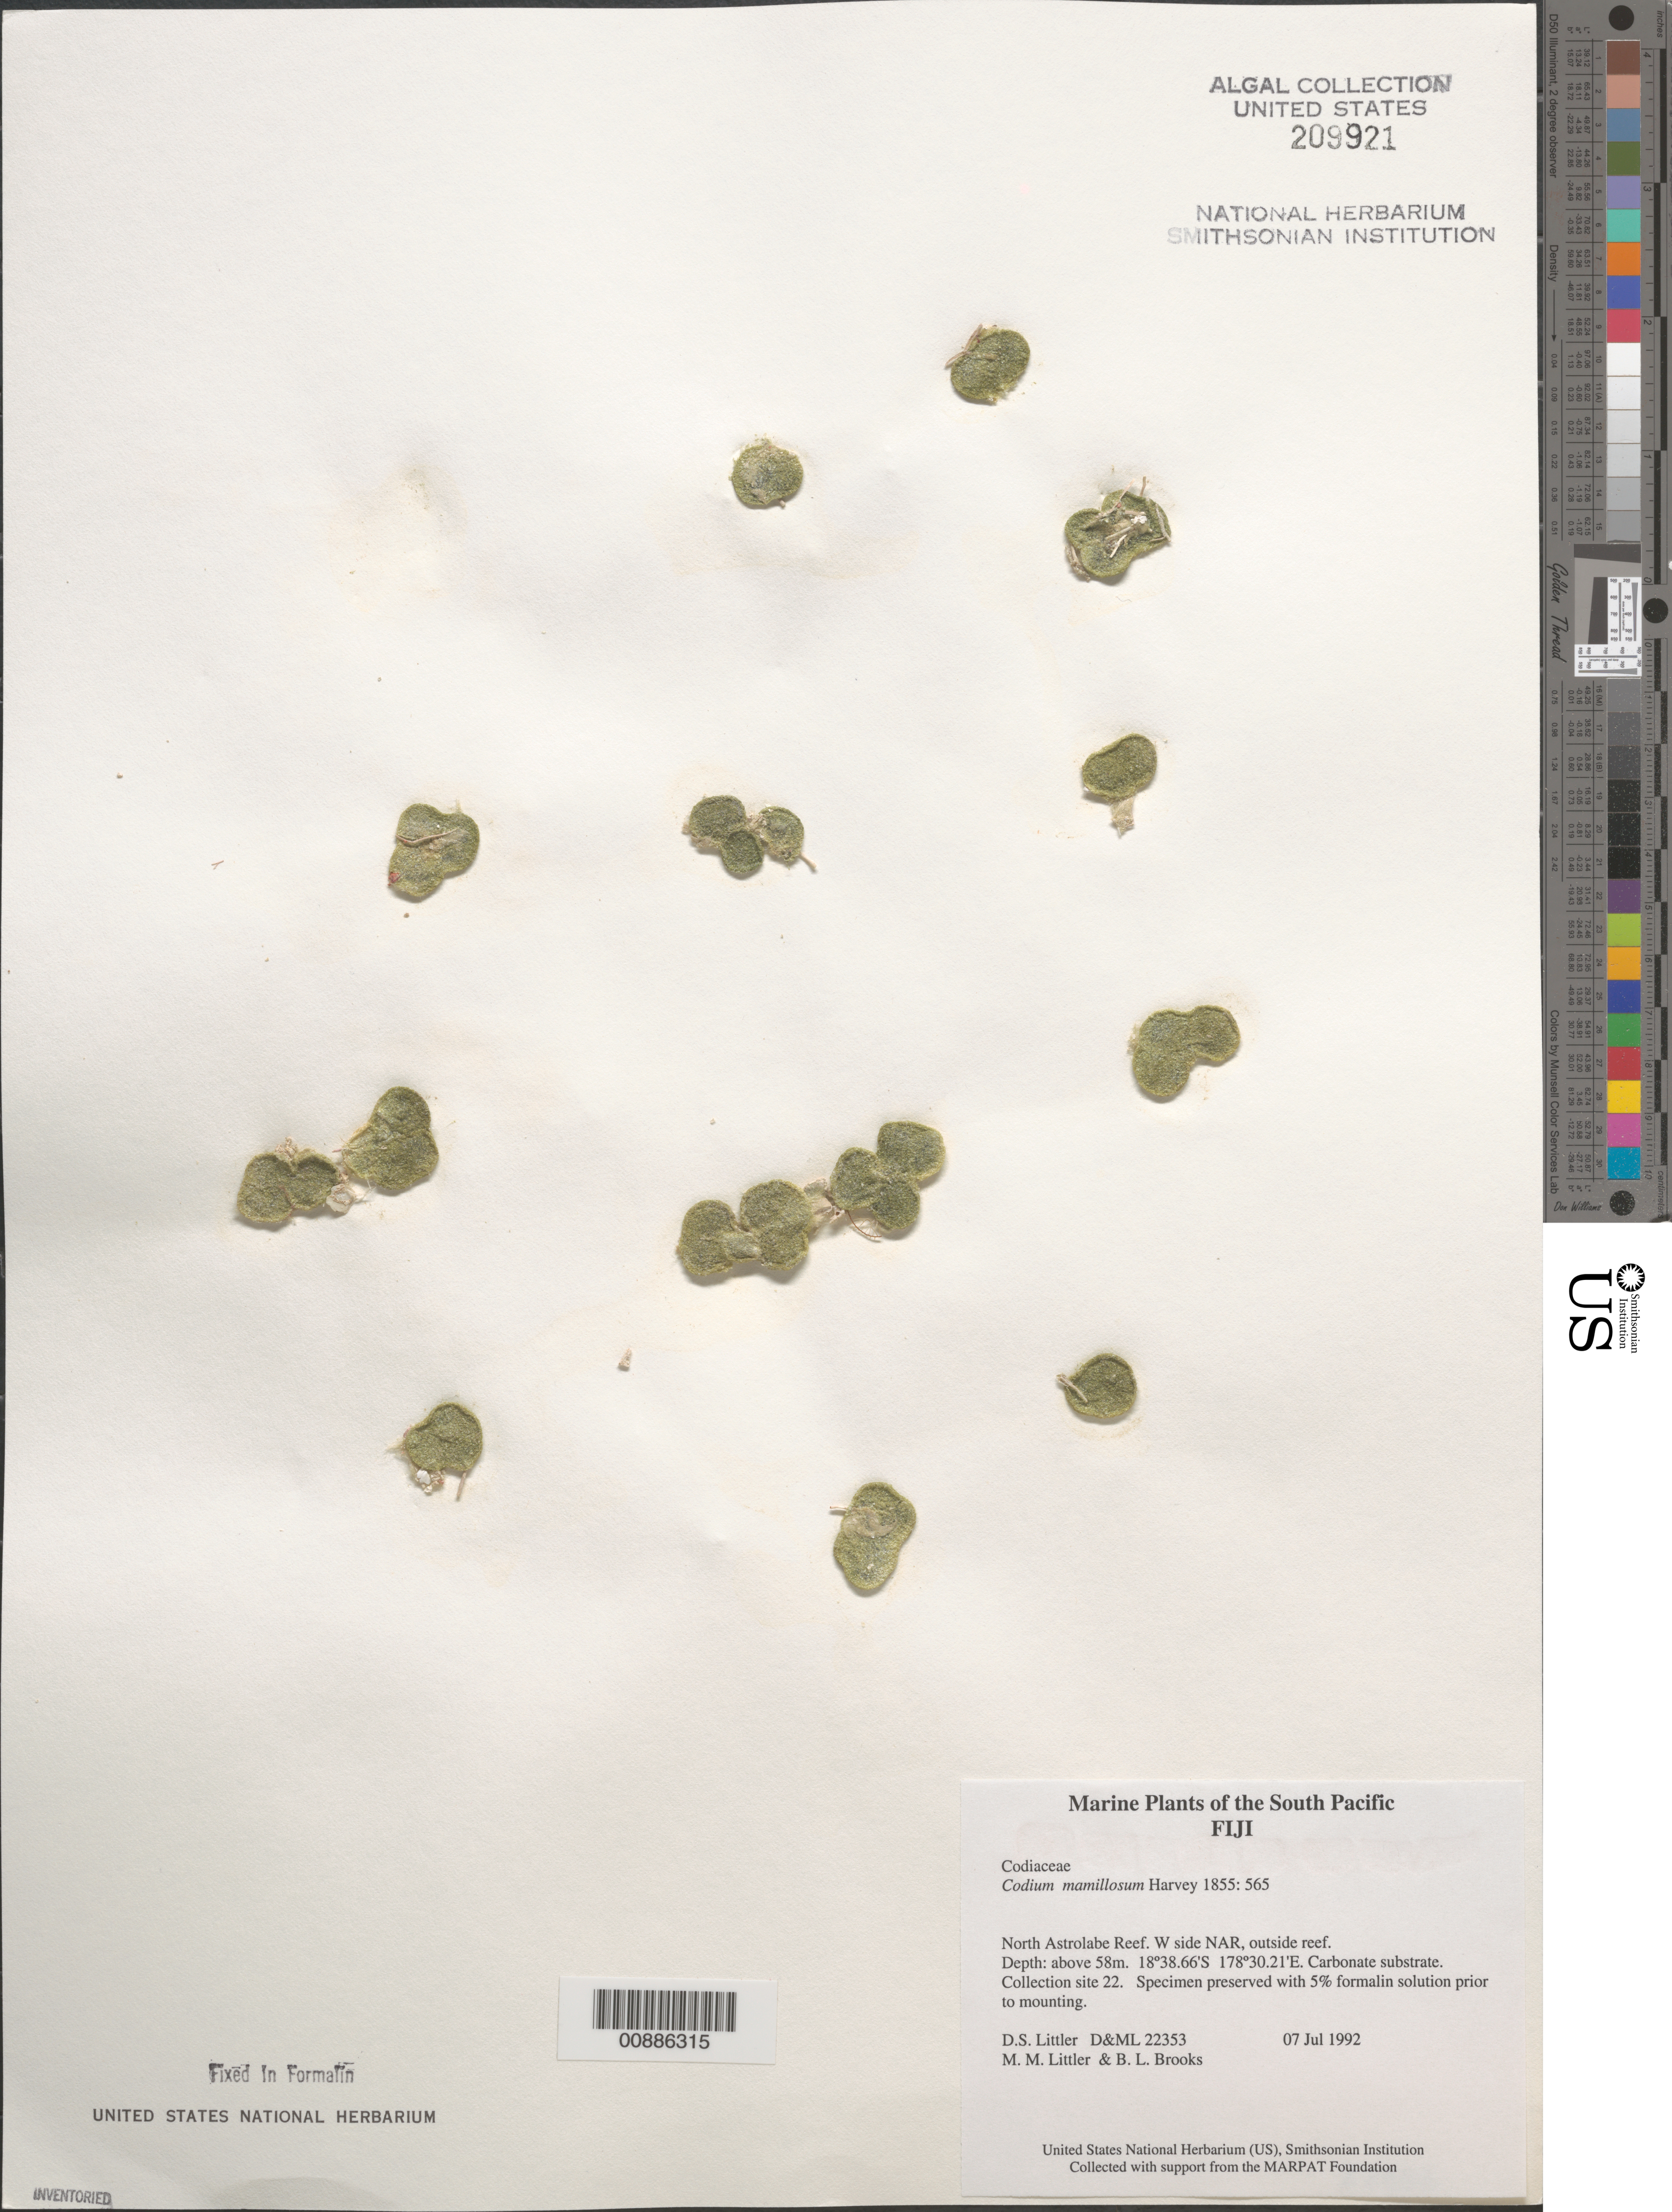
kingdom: Plantae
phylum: Chlorophyta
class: Ulvophyceae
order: Bryopsidales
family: Codiaceae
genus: Codium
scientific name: Codium mamillosum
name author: Harv.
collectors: D. S. Littler, M. M. Littler & B. Brooks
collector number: D&ML 22353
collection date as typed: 07 Jul 1992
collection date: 1992-07-07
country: Fiji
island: North Astrolabe Reef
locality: North Astrolabe Reef, west side, outside reef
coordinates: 18 38.66'S, 178 30.21'E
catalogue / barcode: US 209921